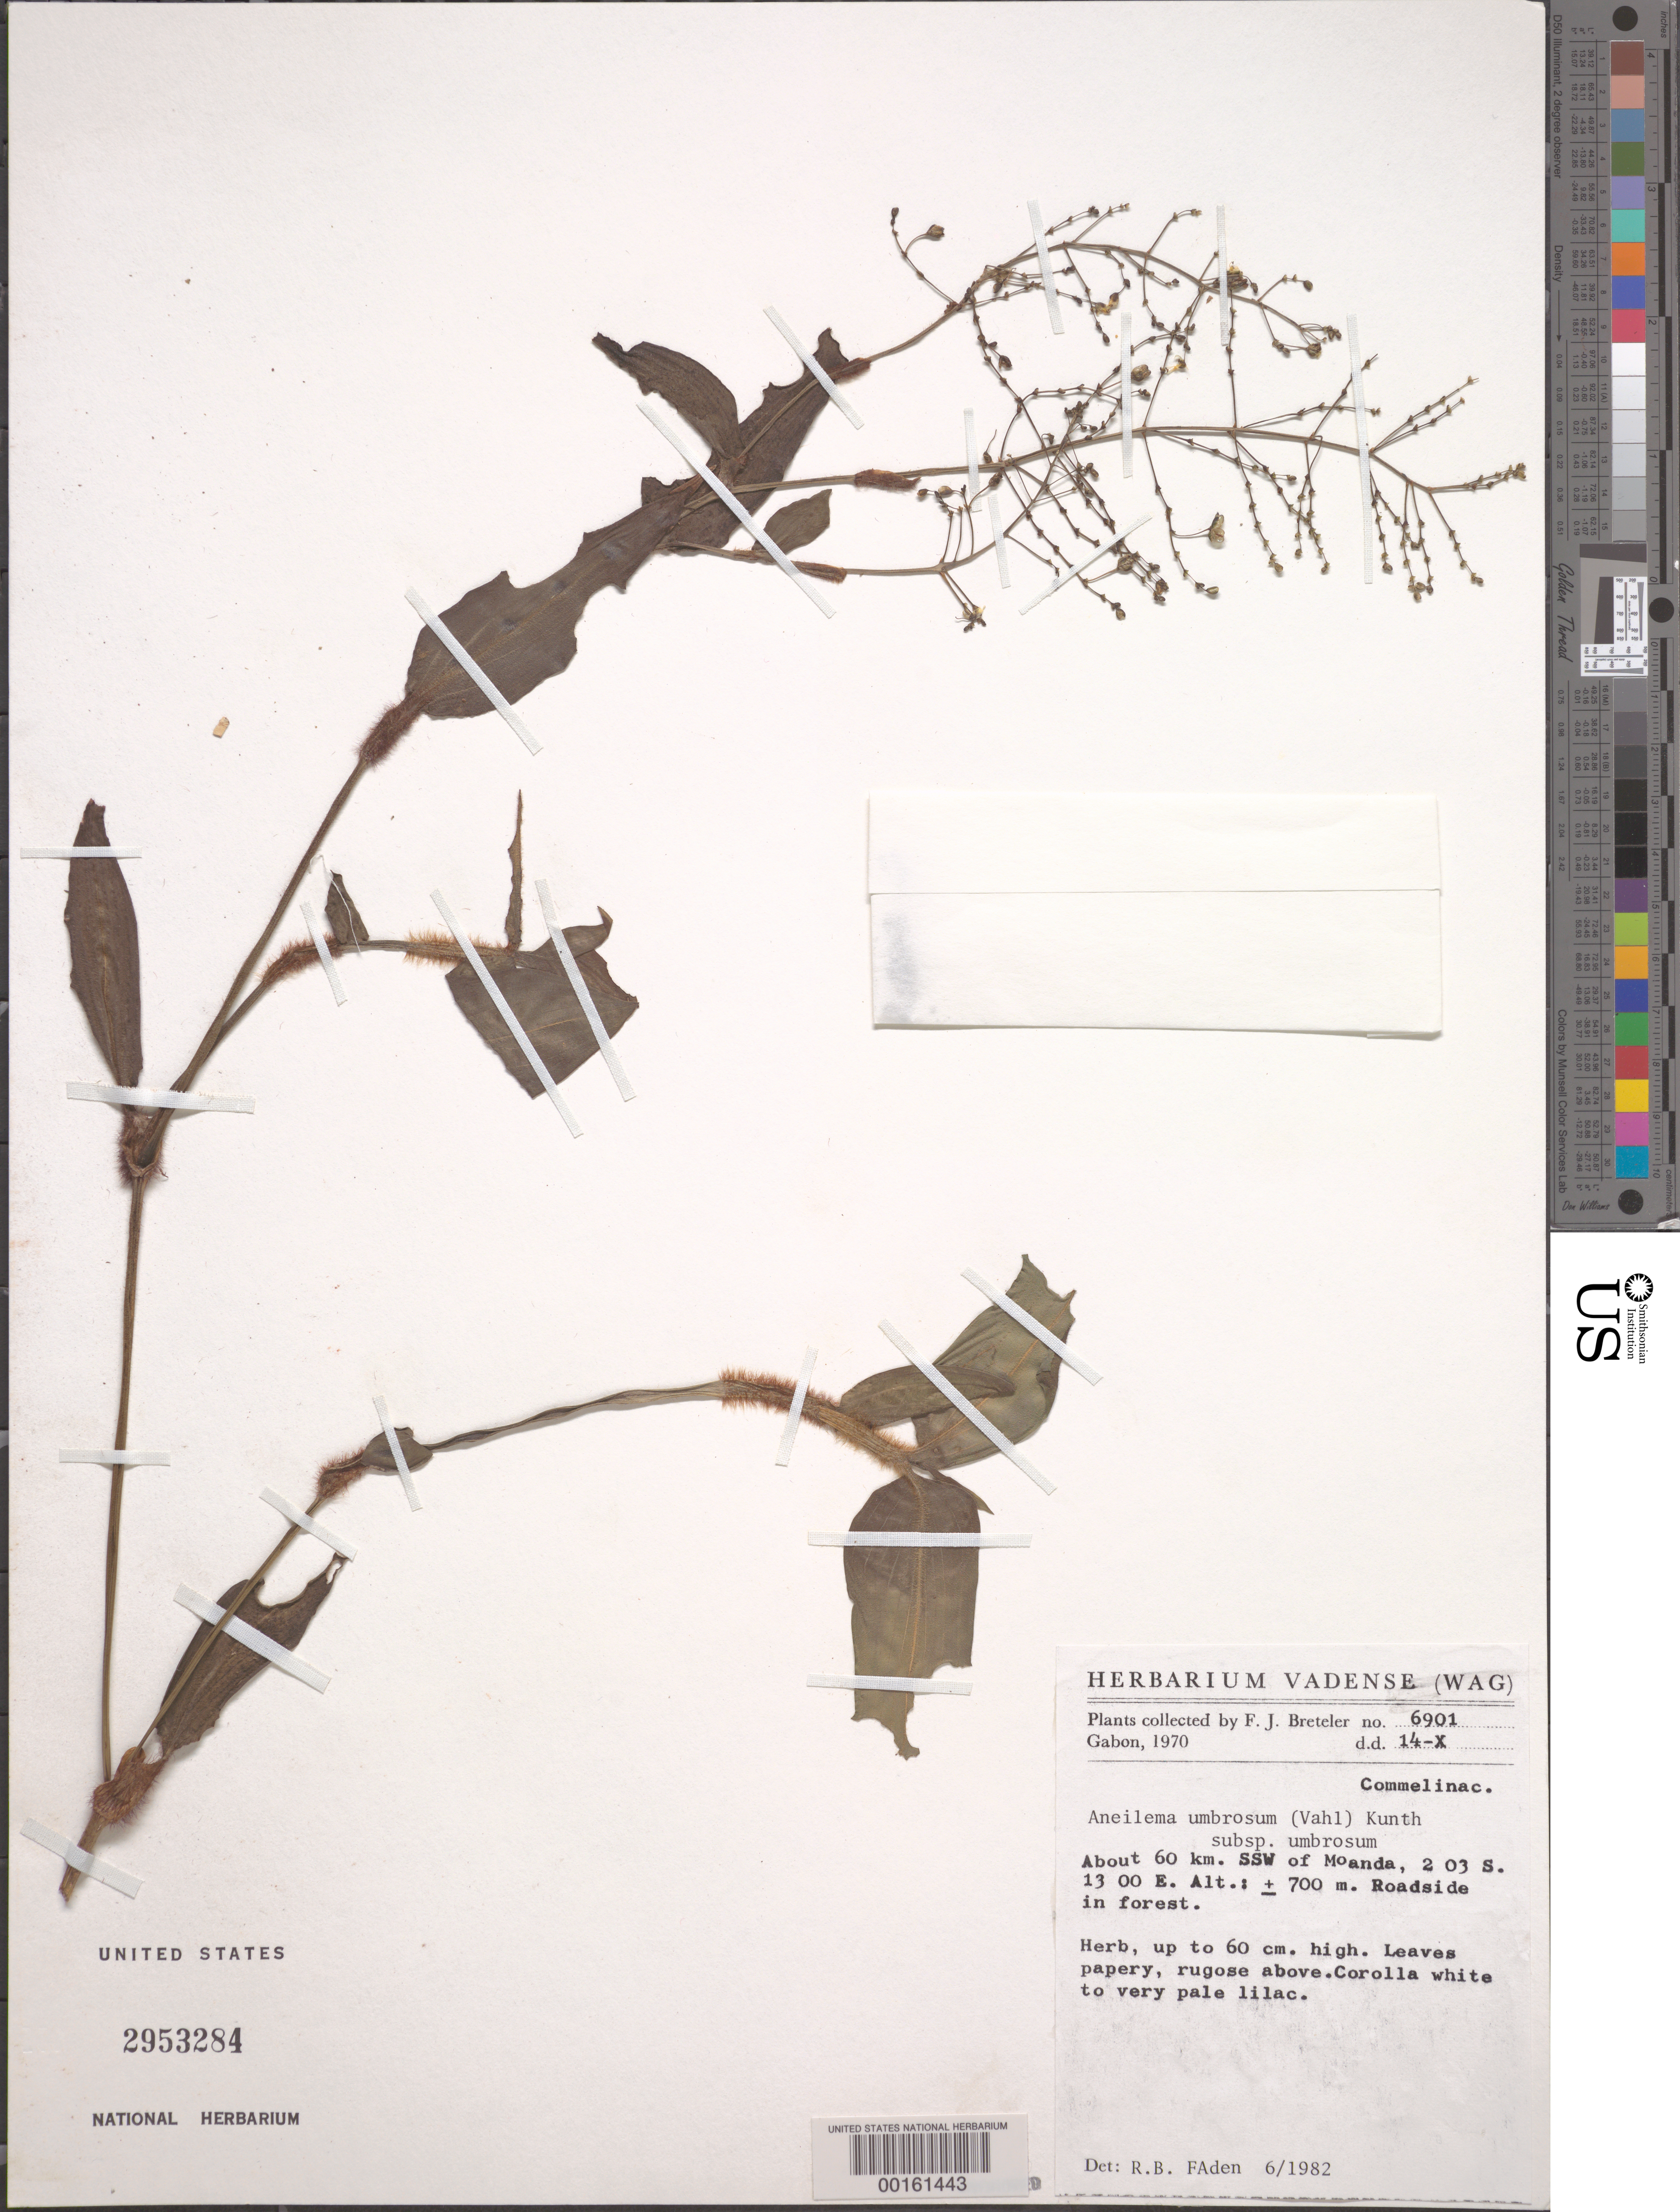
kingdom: Plantae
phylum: Tracheophyta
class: Liliopsida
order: Commelinales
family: Commelinaceae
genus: Aneilema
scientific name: Aneilema umbrosum subsp. umbrosum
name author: (Vahl) Kunth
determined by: Faden, Robert B., (US), Smithsonian Institution - National Museum of Natural History (UNITED STATES)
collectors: F. J. Breteler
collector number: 6901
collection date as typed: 14 Oct 1970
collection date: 1970-10-14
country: Gabon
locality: SSW of Moanda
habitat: Roadside in forest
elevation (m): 700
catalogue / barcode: US 2953284